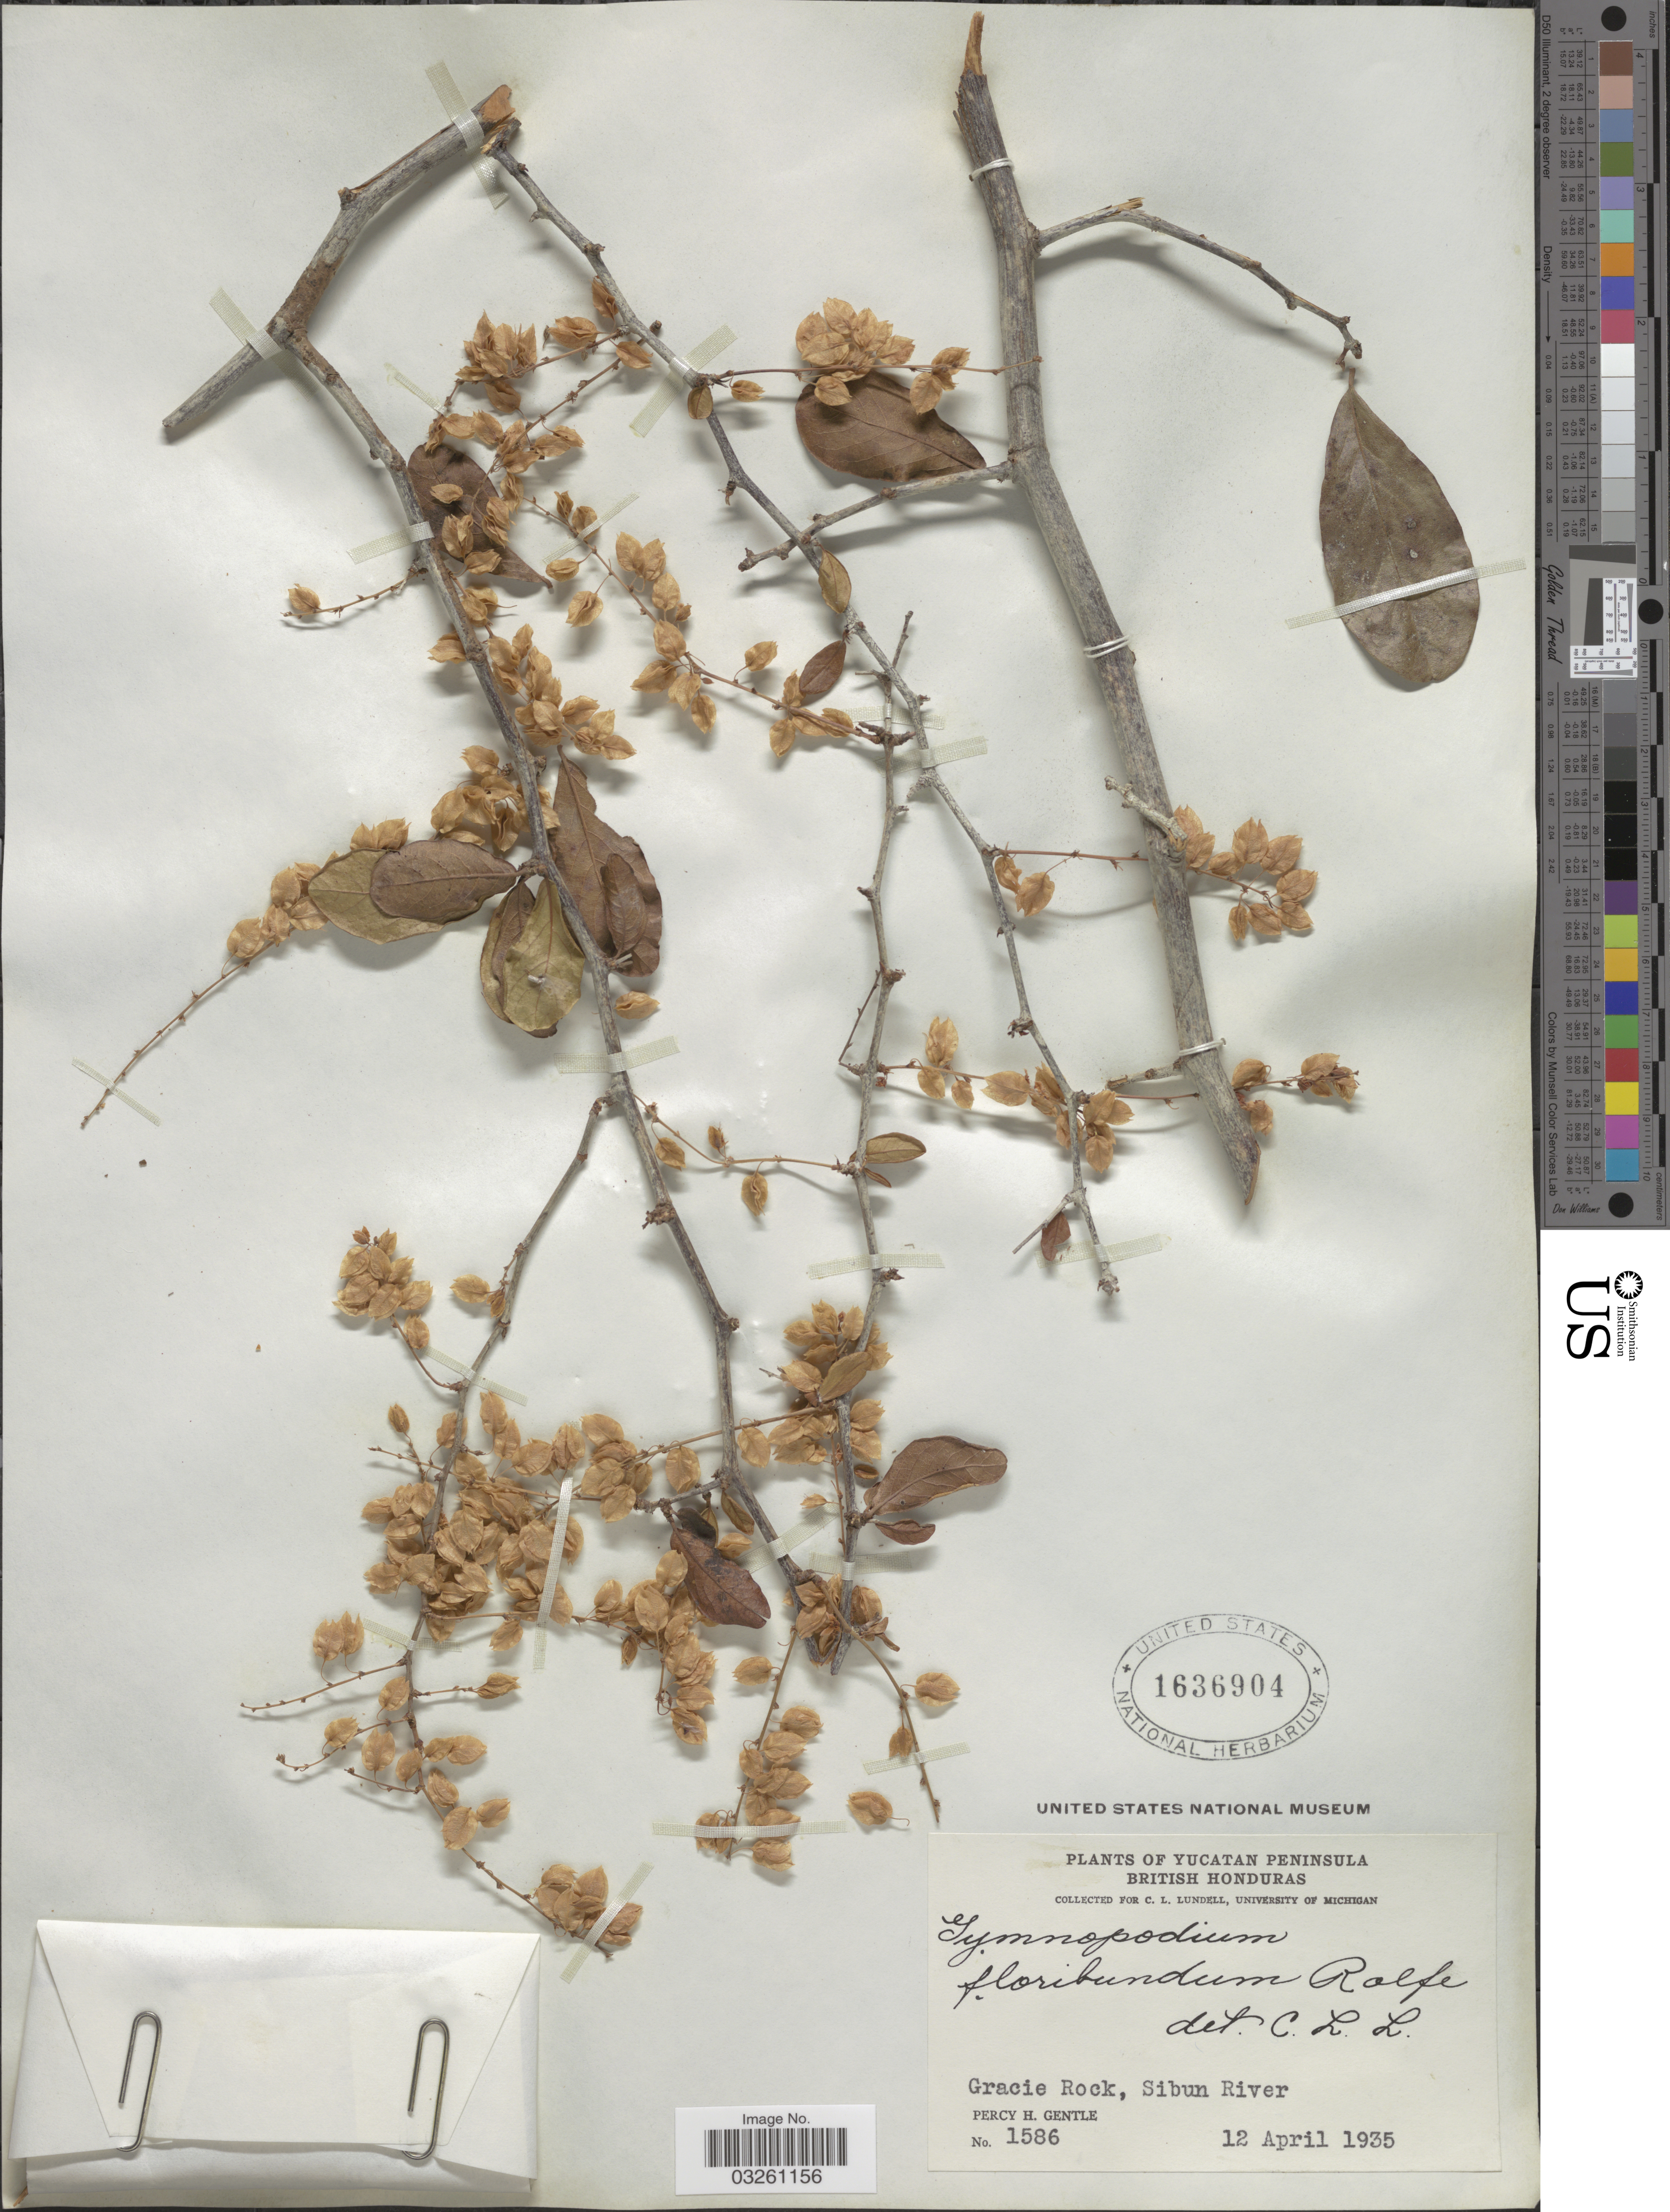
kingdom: Plantae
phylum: Tracheophyta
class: Magnoliopsida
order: Caryophyllales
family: Polygonaceae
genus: Gymnopodium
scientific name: Gymnopodium floribundum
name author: Rolfe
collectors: P. H. Gentle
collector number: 1586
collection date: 1935-04-12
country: Belize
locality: Yucatan Peninsula. British Honduras. Gracie Rock, Sibun River.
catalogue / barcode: US 1636904